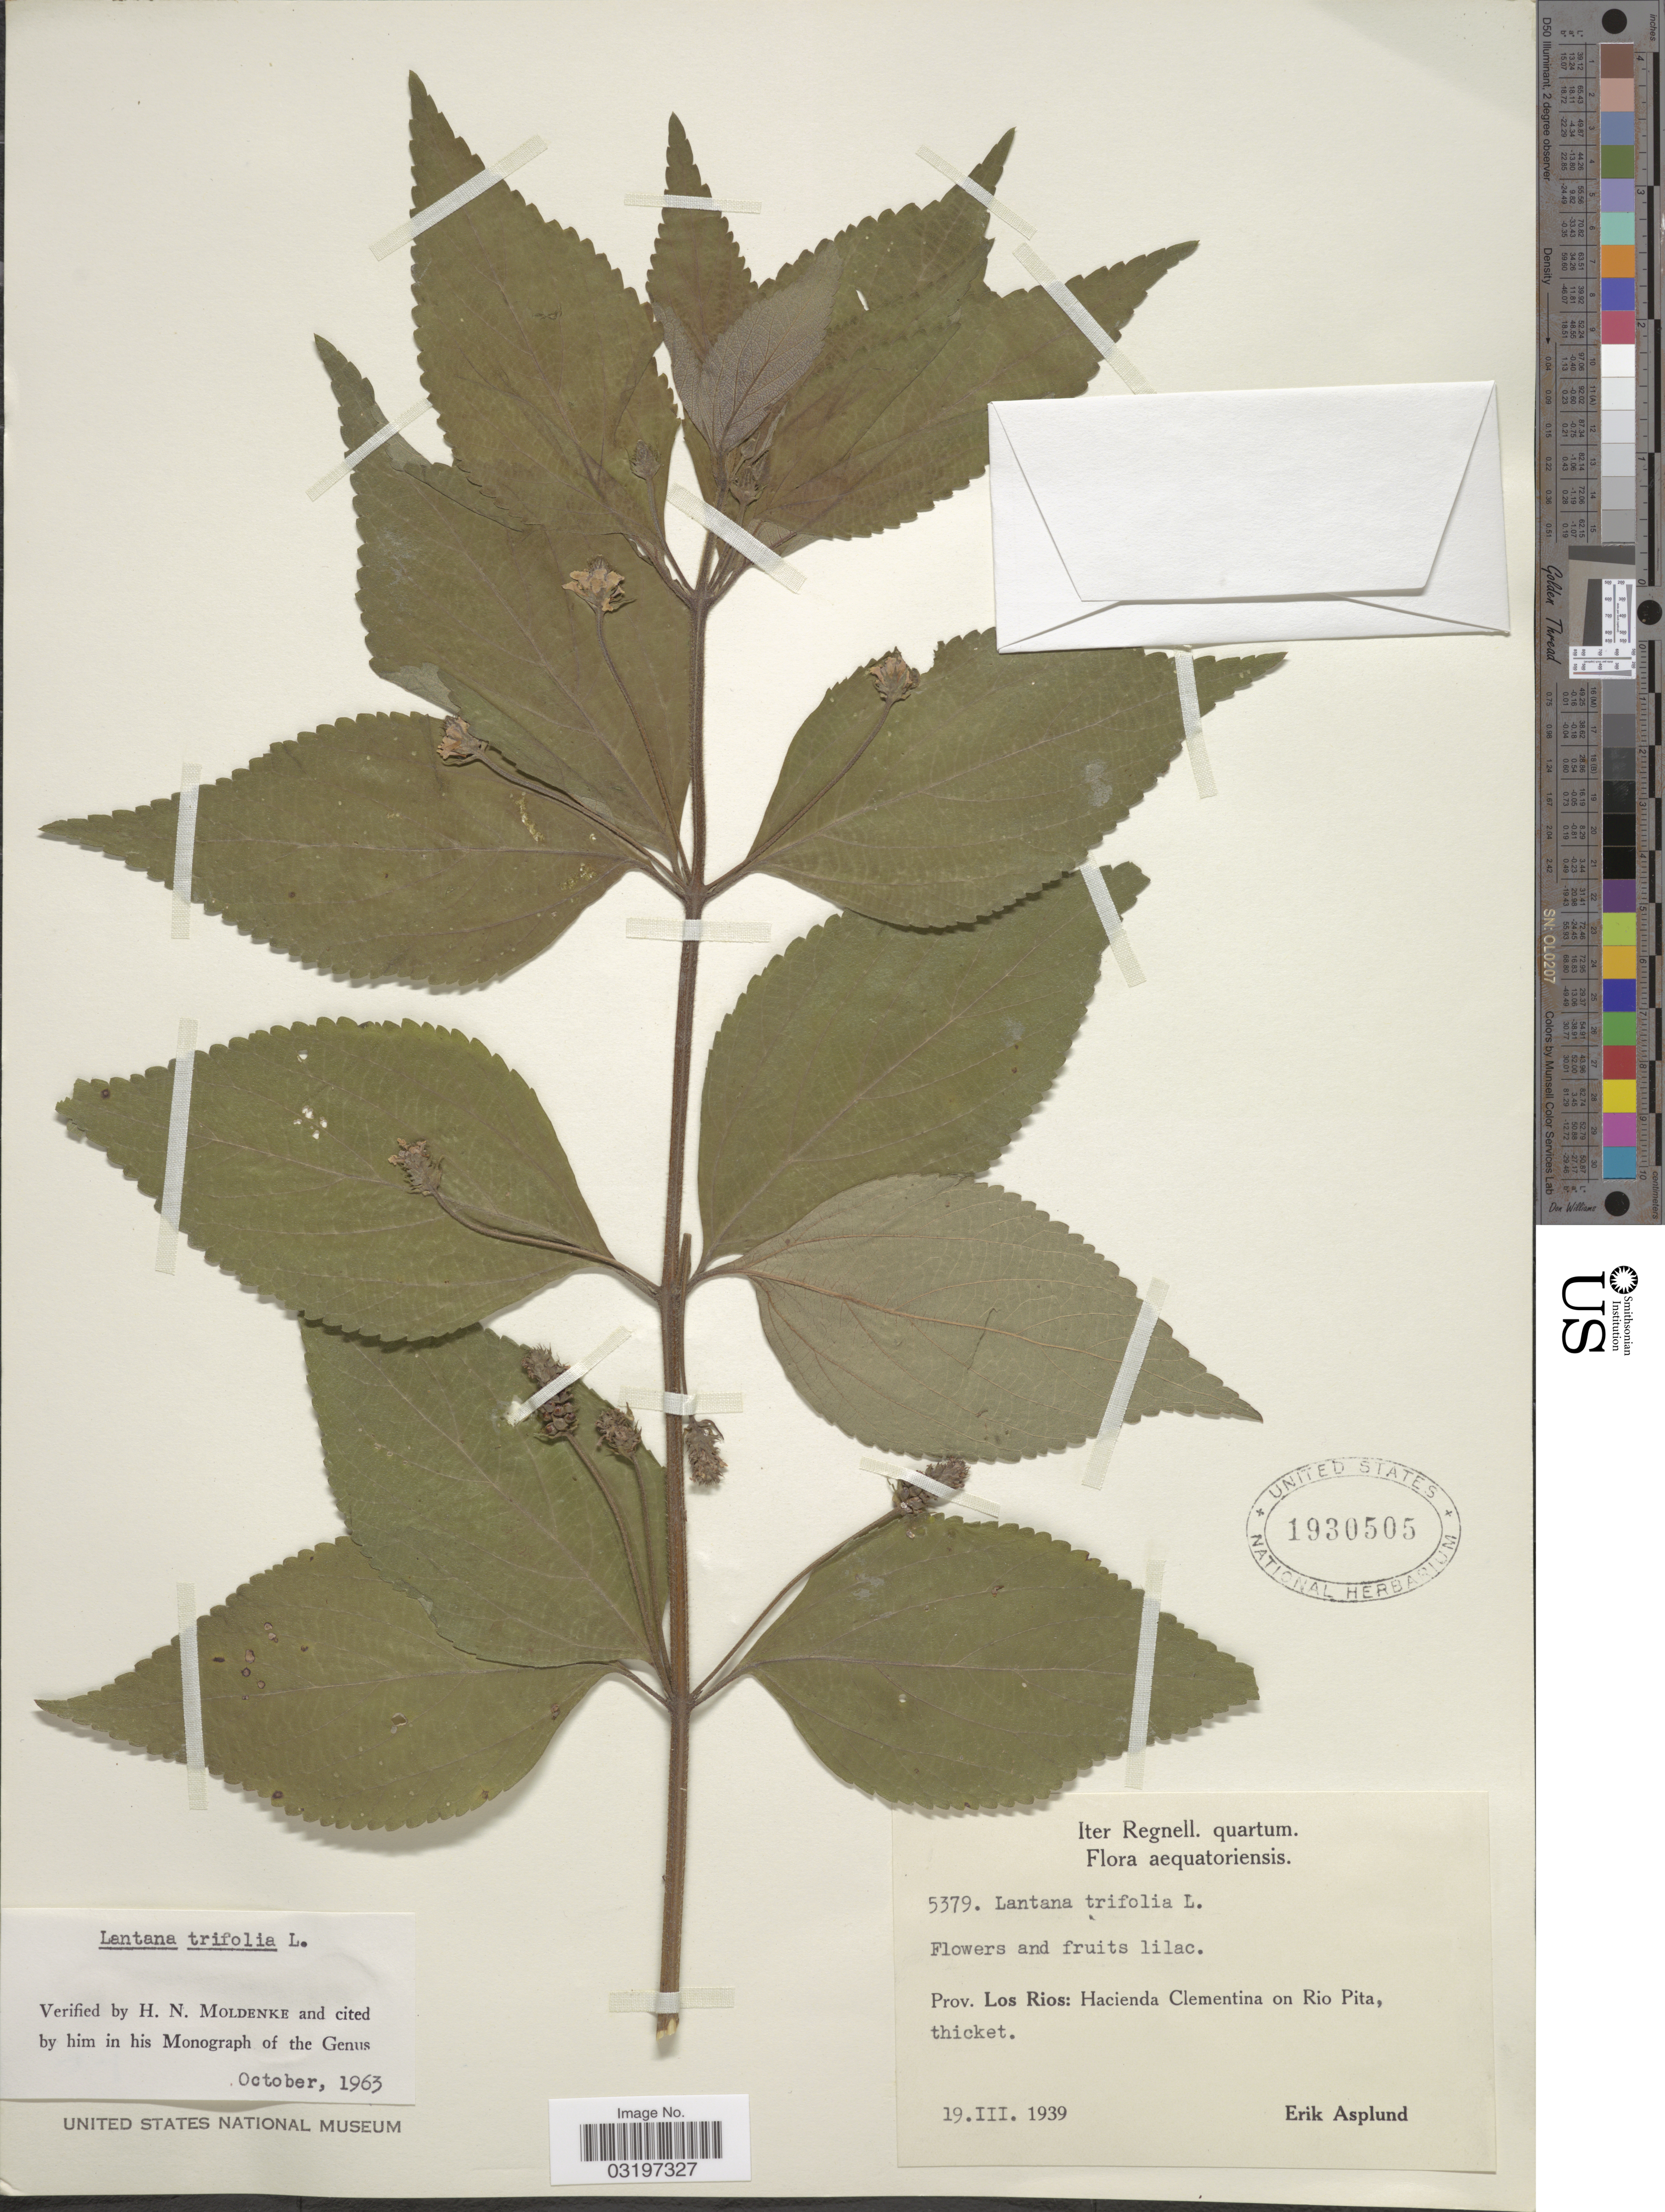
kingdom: Plantae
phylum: Tracheophyta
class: Magnoliopsida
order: Lamiales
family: Verbenaceae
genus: Lantana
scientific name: Lantana trifolia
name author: L.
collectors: E. Asplund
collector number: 5379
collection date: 1939-03-19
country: Ecuador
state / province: Los Ríos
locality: Hacienda Clementina on Rio Pita.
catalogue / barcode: US 1930505